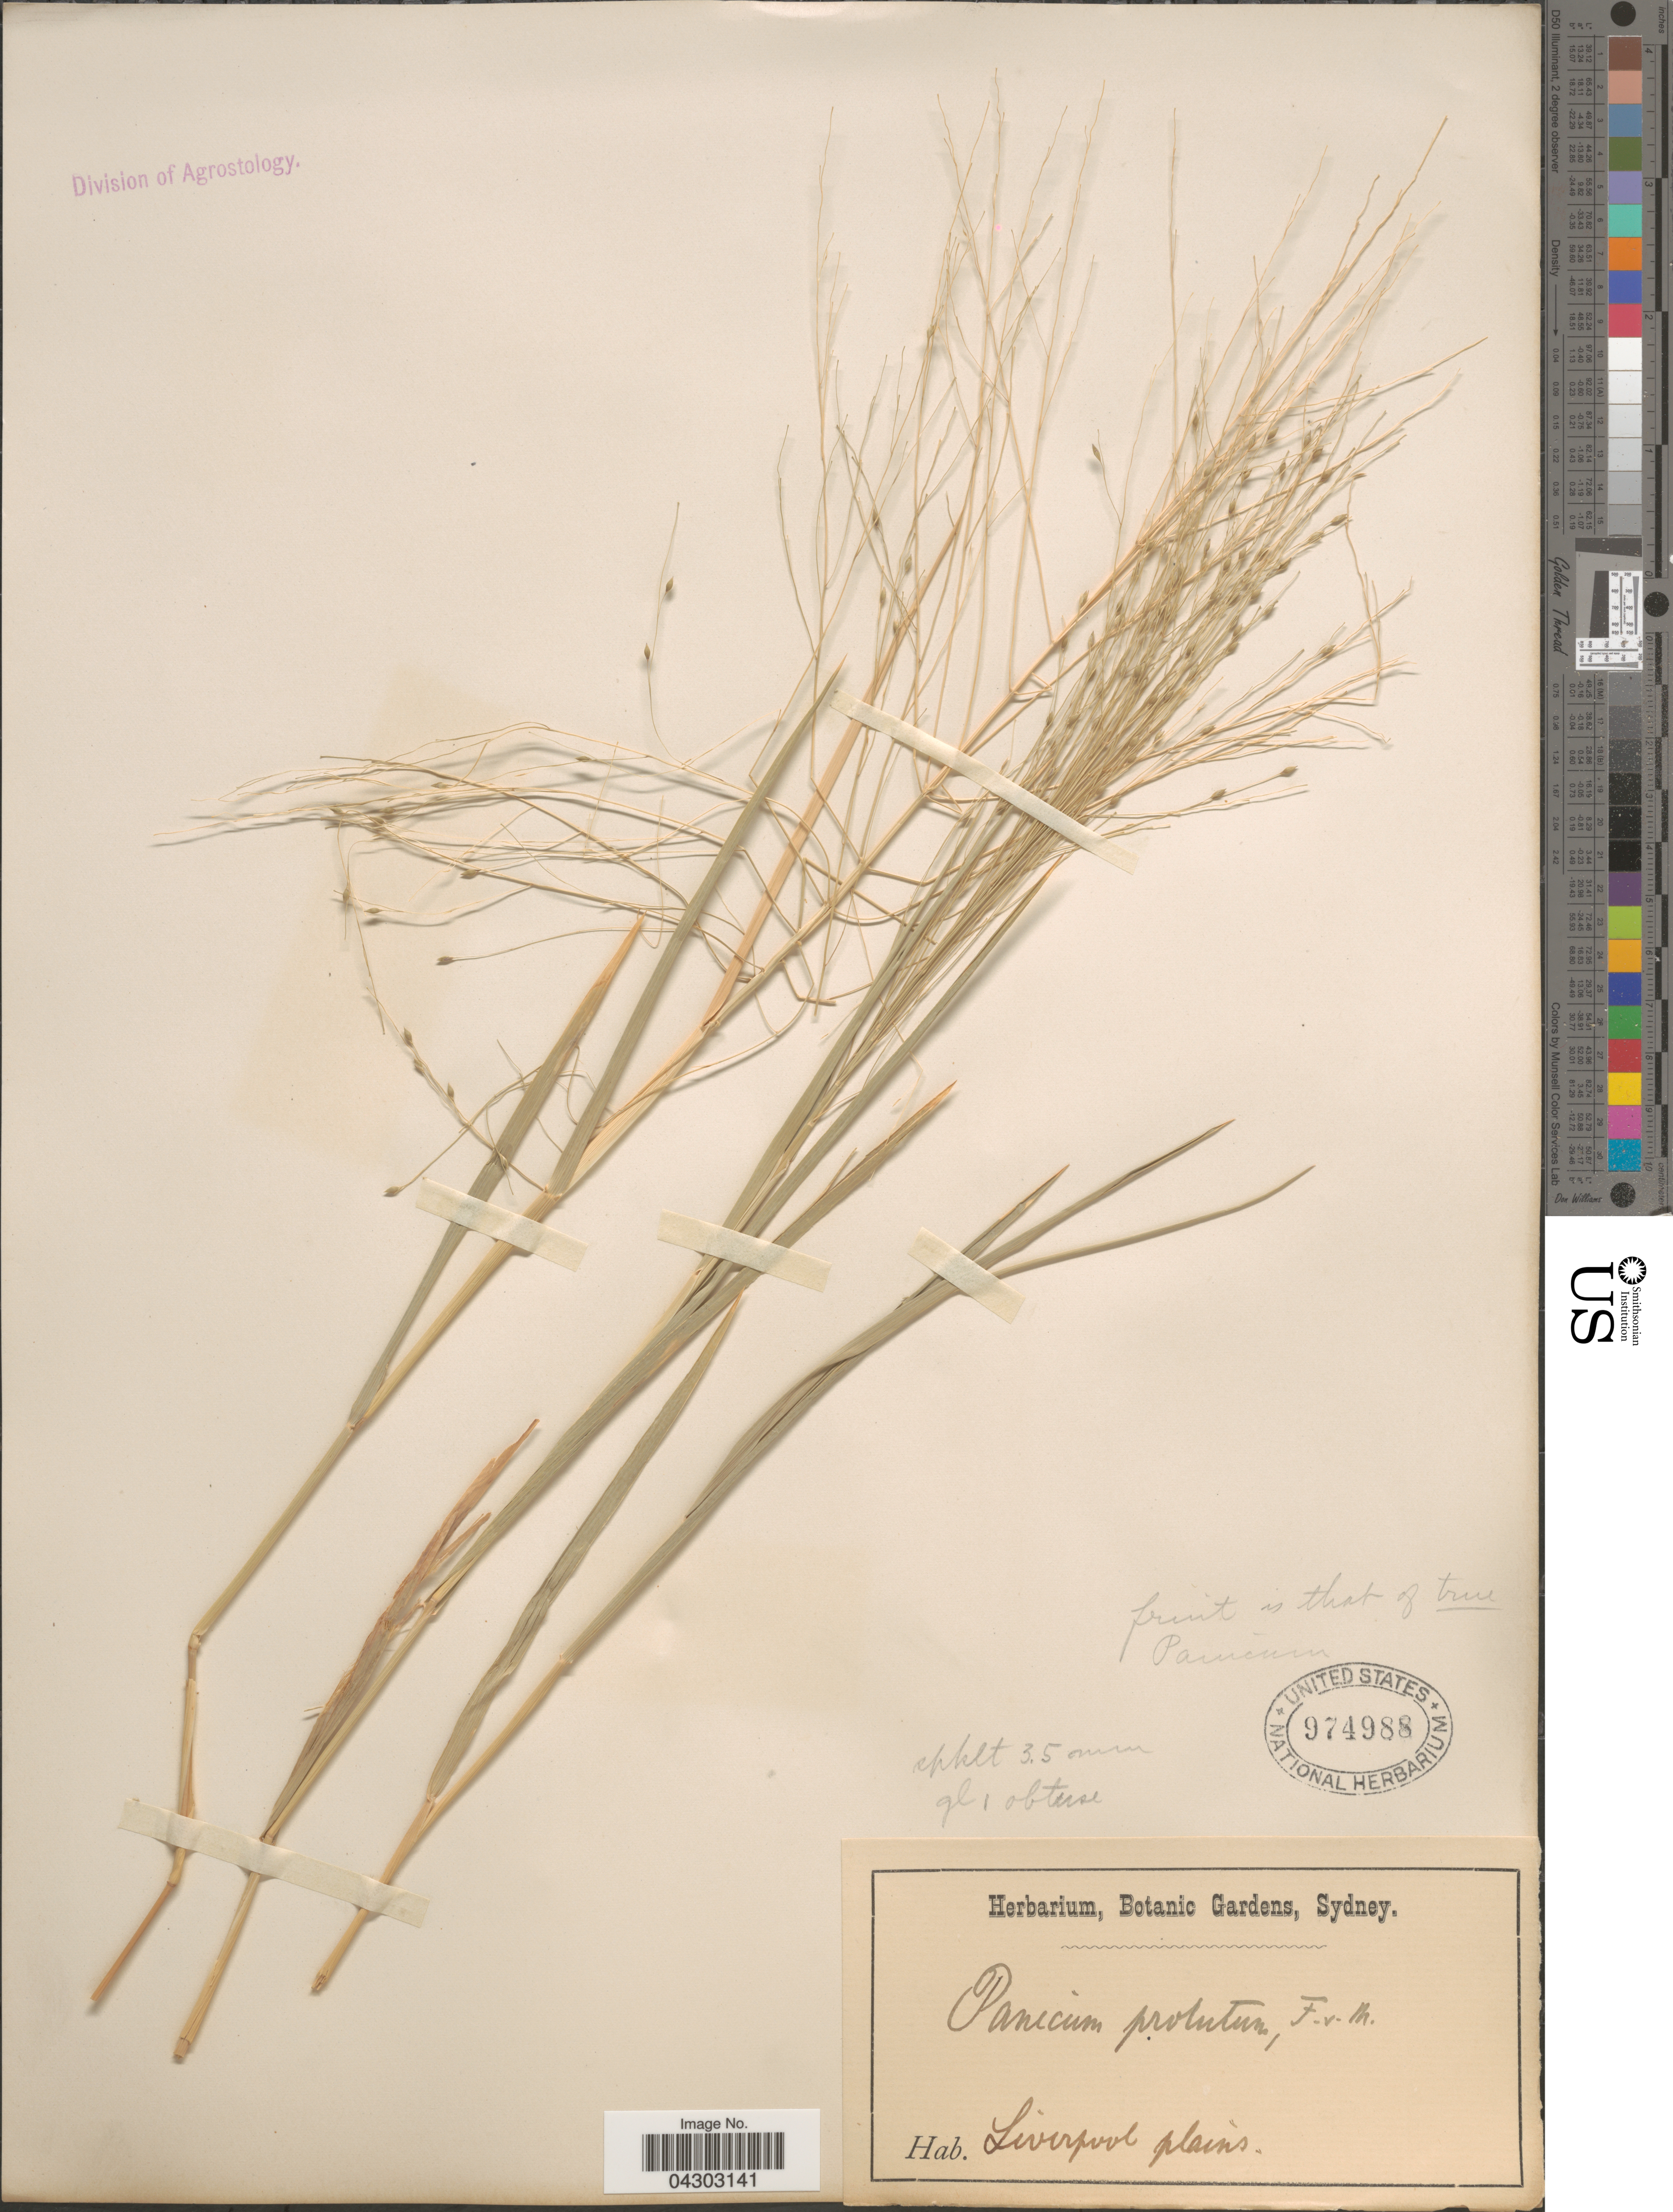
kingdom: Plantae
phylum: Tracheophyta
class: Liliopsida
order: Poales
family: Poaceae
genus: Panicum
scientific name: Panicum prolutum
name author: F. Muell.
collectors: ex Herb. Bot. Gard. Sydney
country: Australia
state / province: New South Wales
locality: Liverpool plains.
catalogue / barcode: US 974988